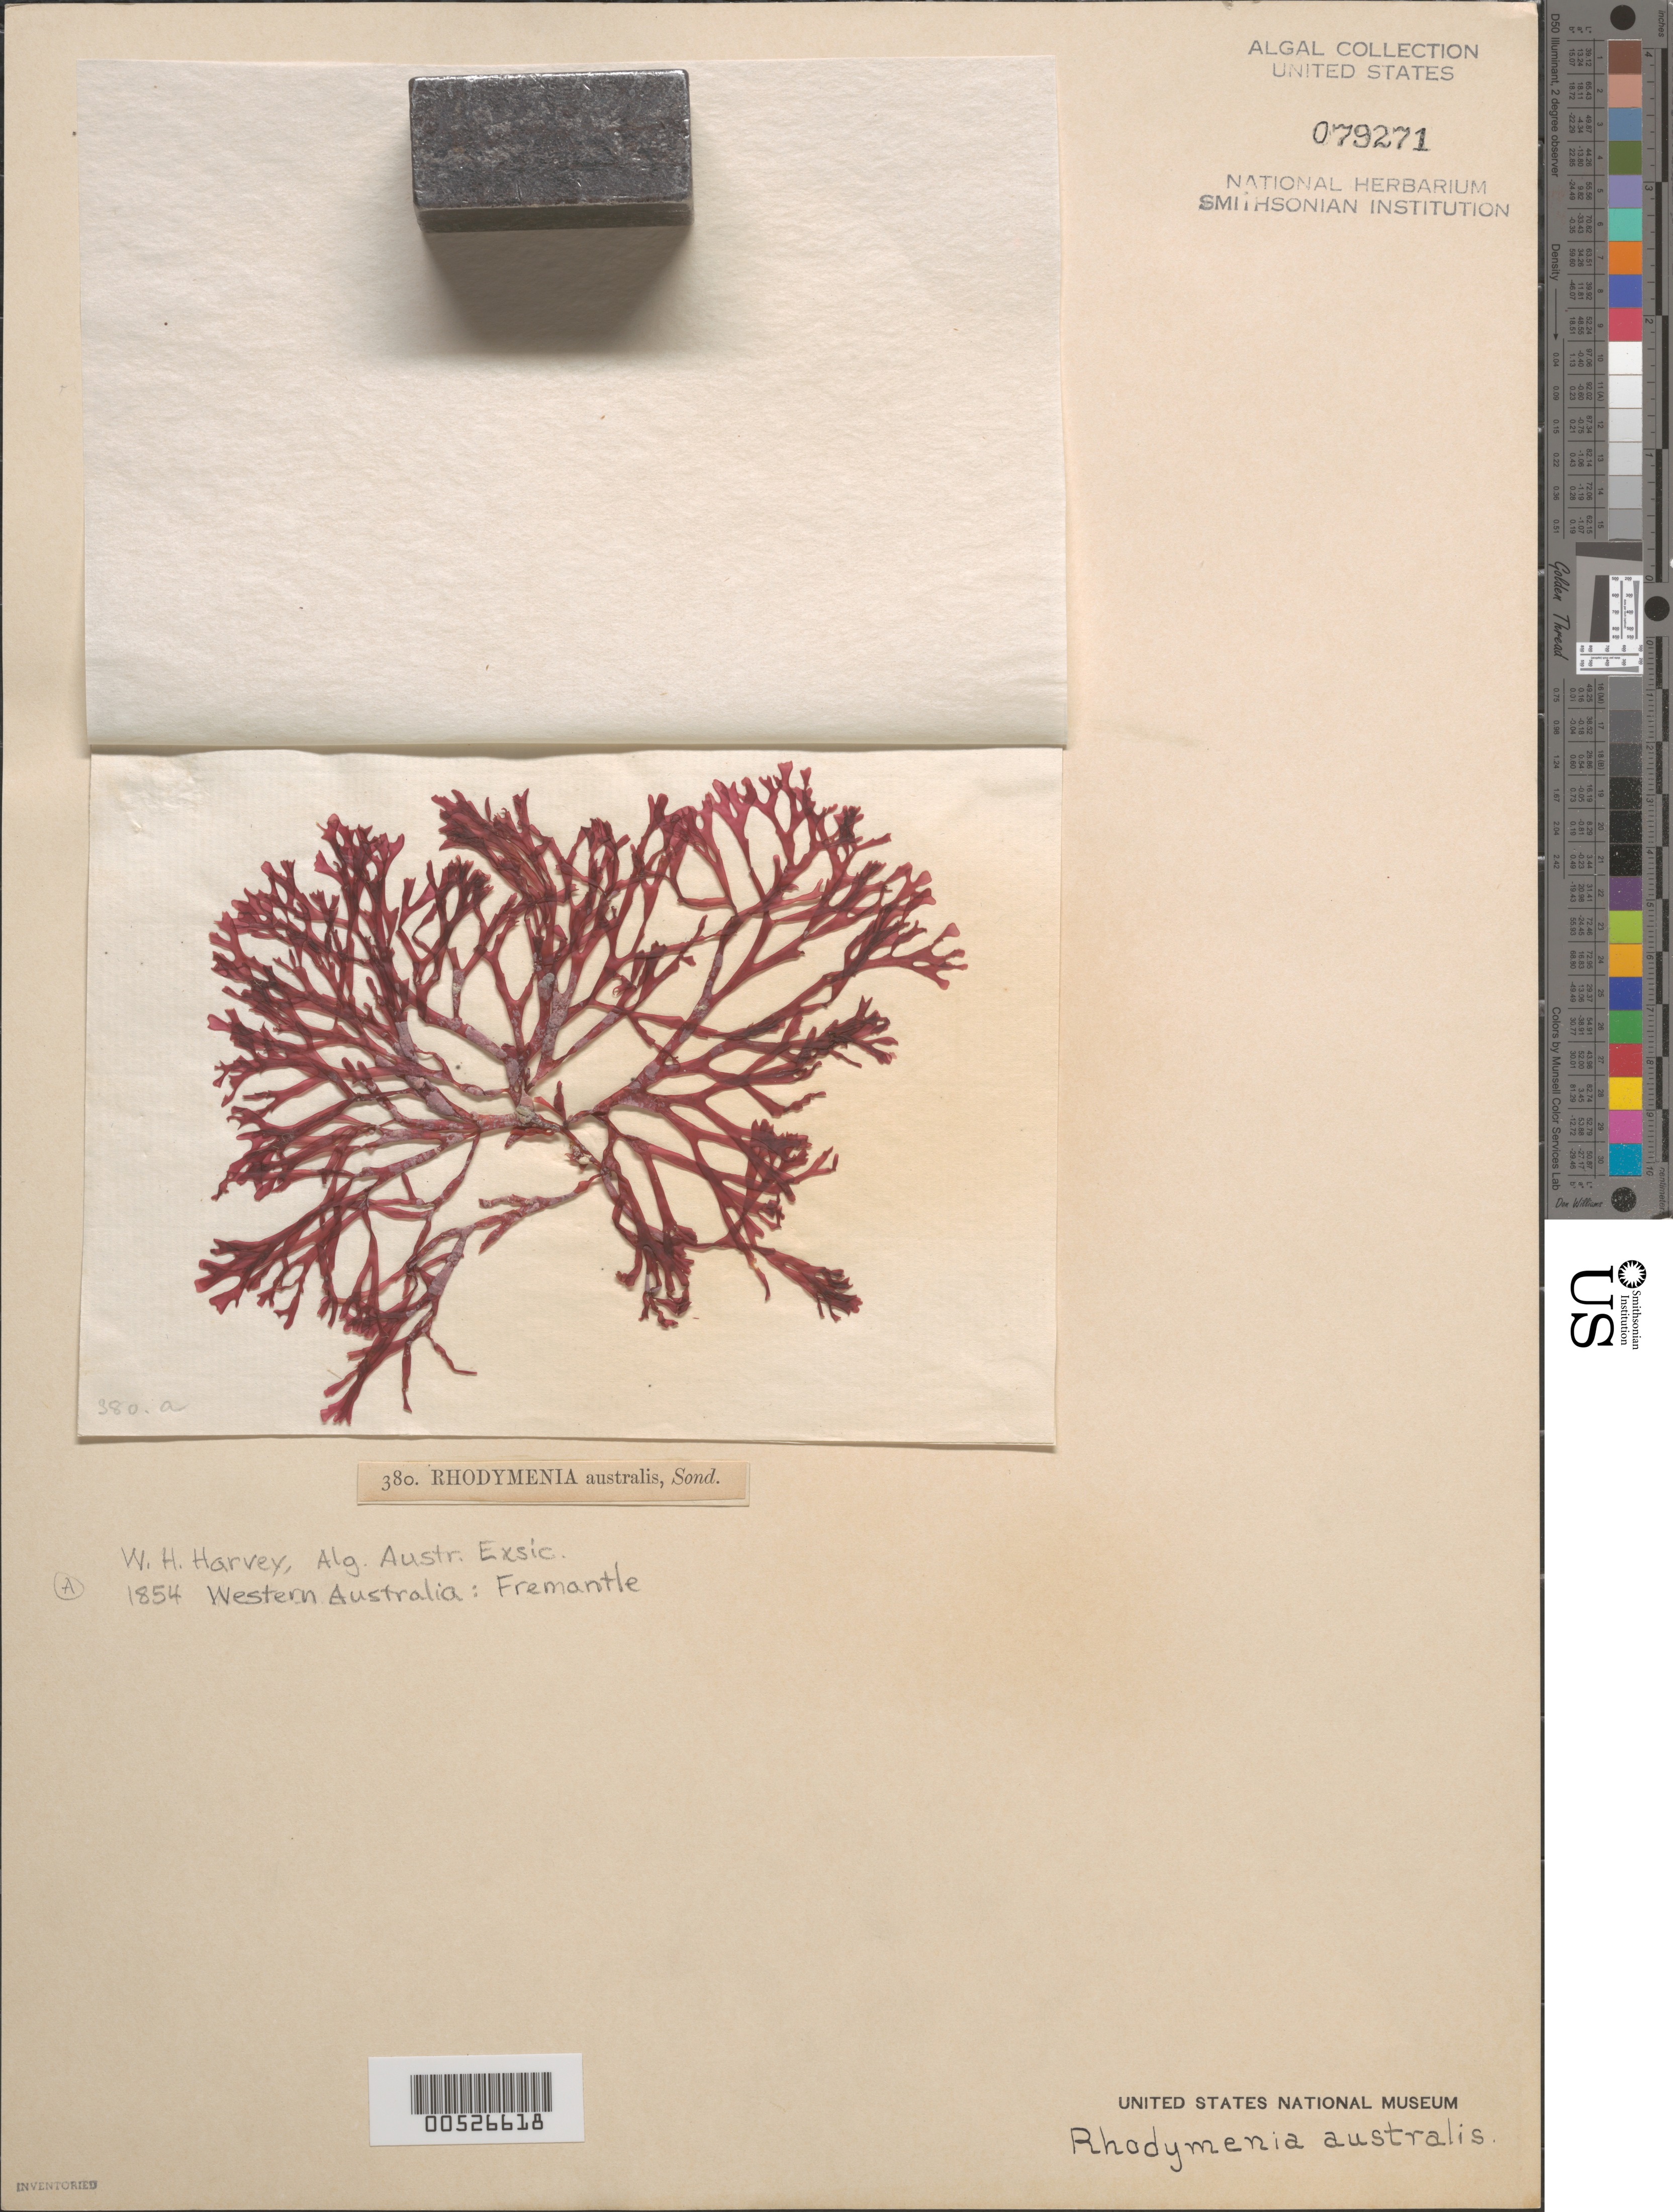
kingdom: Plantae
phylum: Rhodophyta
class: Florideophyceae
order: Rhodymeniales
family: Rhodymeniaceae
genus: Halopeltis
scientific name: Halopeltis australis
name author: (J. Agardh) G.W. Saunders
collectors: W. Harvey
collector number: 380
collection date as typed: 1854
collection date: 1854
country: Australia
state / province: Western Australia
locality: Fremantle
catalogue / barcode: US 79271